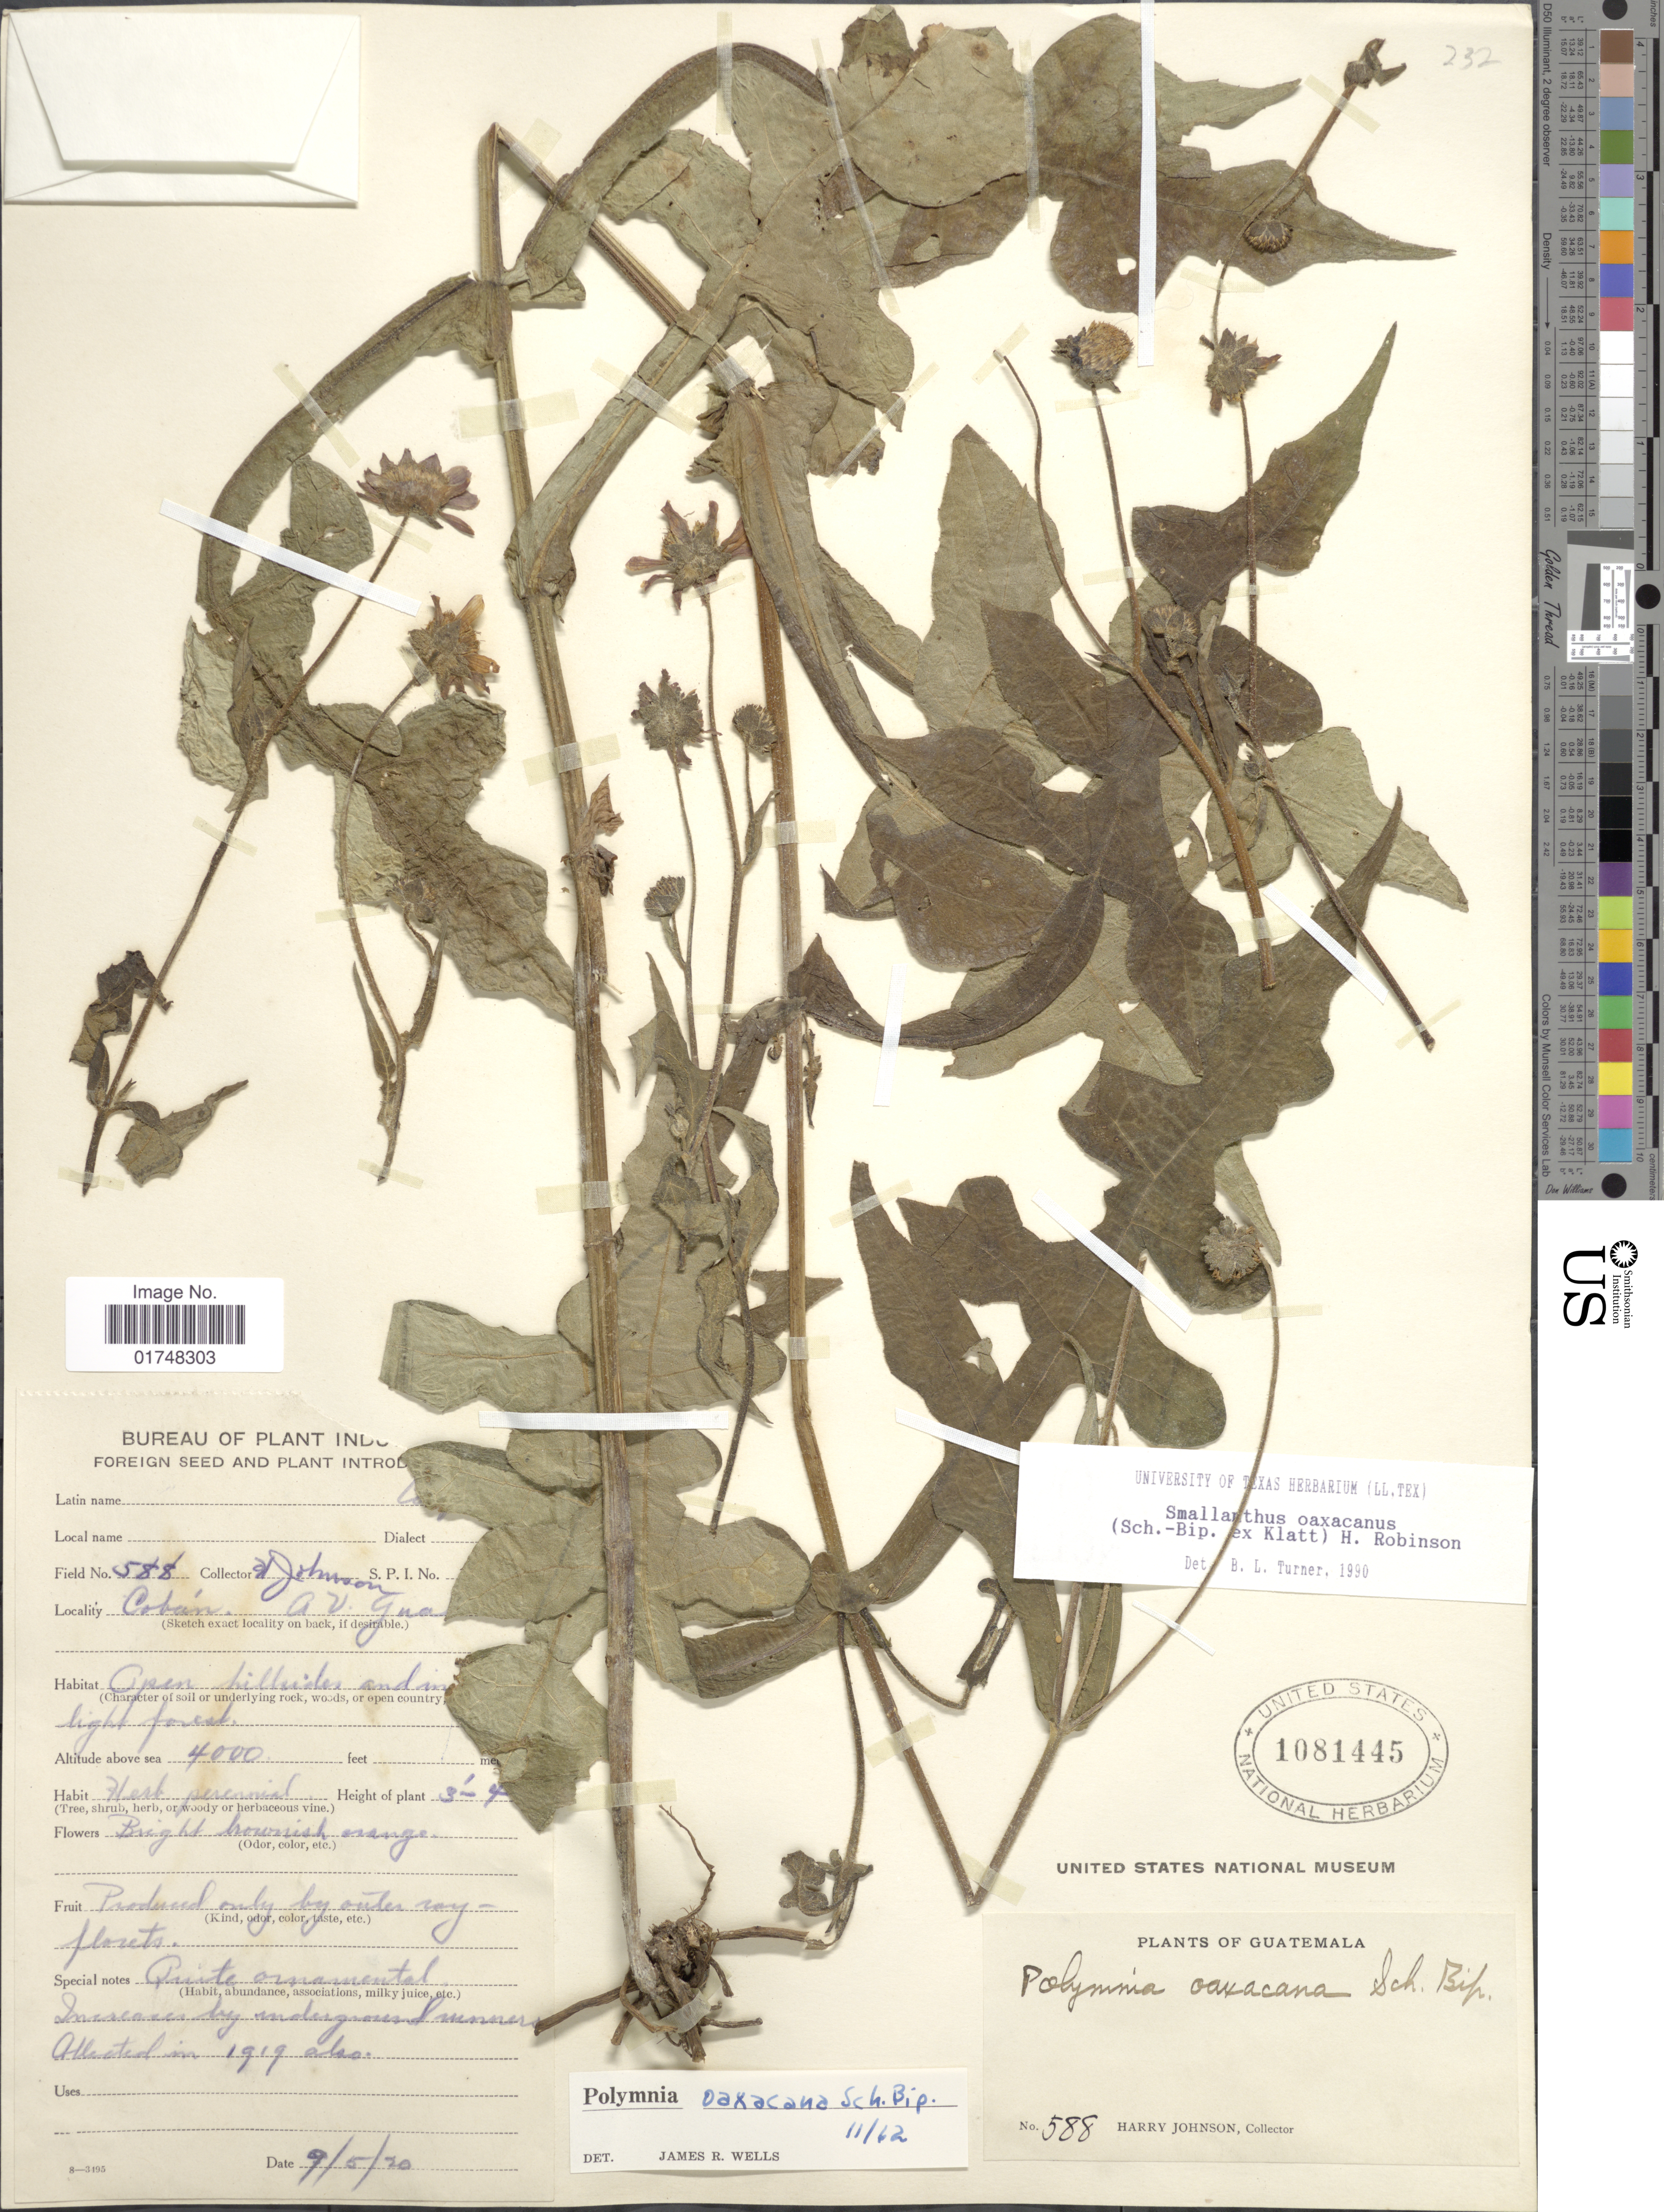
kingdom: Plantae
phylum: Tracheophyta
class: Magnoliopsida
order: Asterales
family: Asteraceae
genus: Smallanthus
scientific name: Smallanthus oaxacanus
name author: (Sch. Bip. ex Klatt) H. Rob.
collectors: H. Johnson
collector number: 588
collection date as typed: Transcribed d/m/y: 9/5/20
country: Guatemala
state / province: Alta Verapaz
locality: Coban, A. V.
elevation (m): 1219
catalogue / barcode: US 1081445